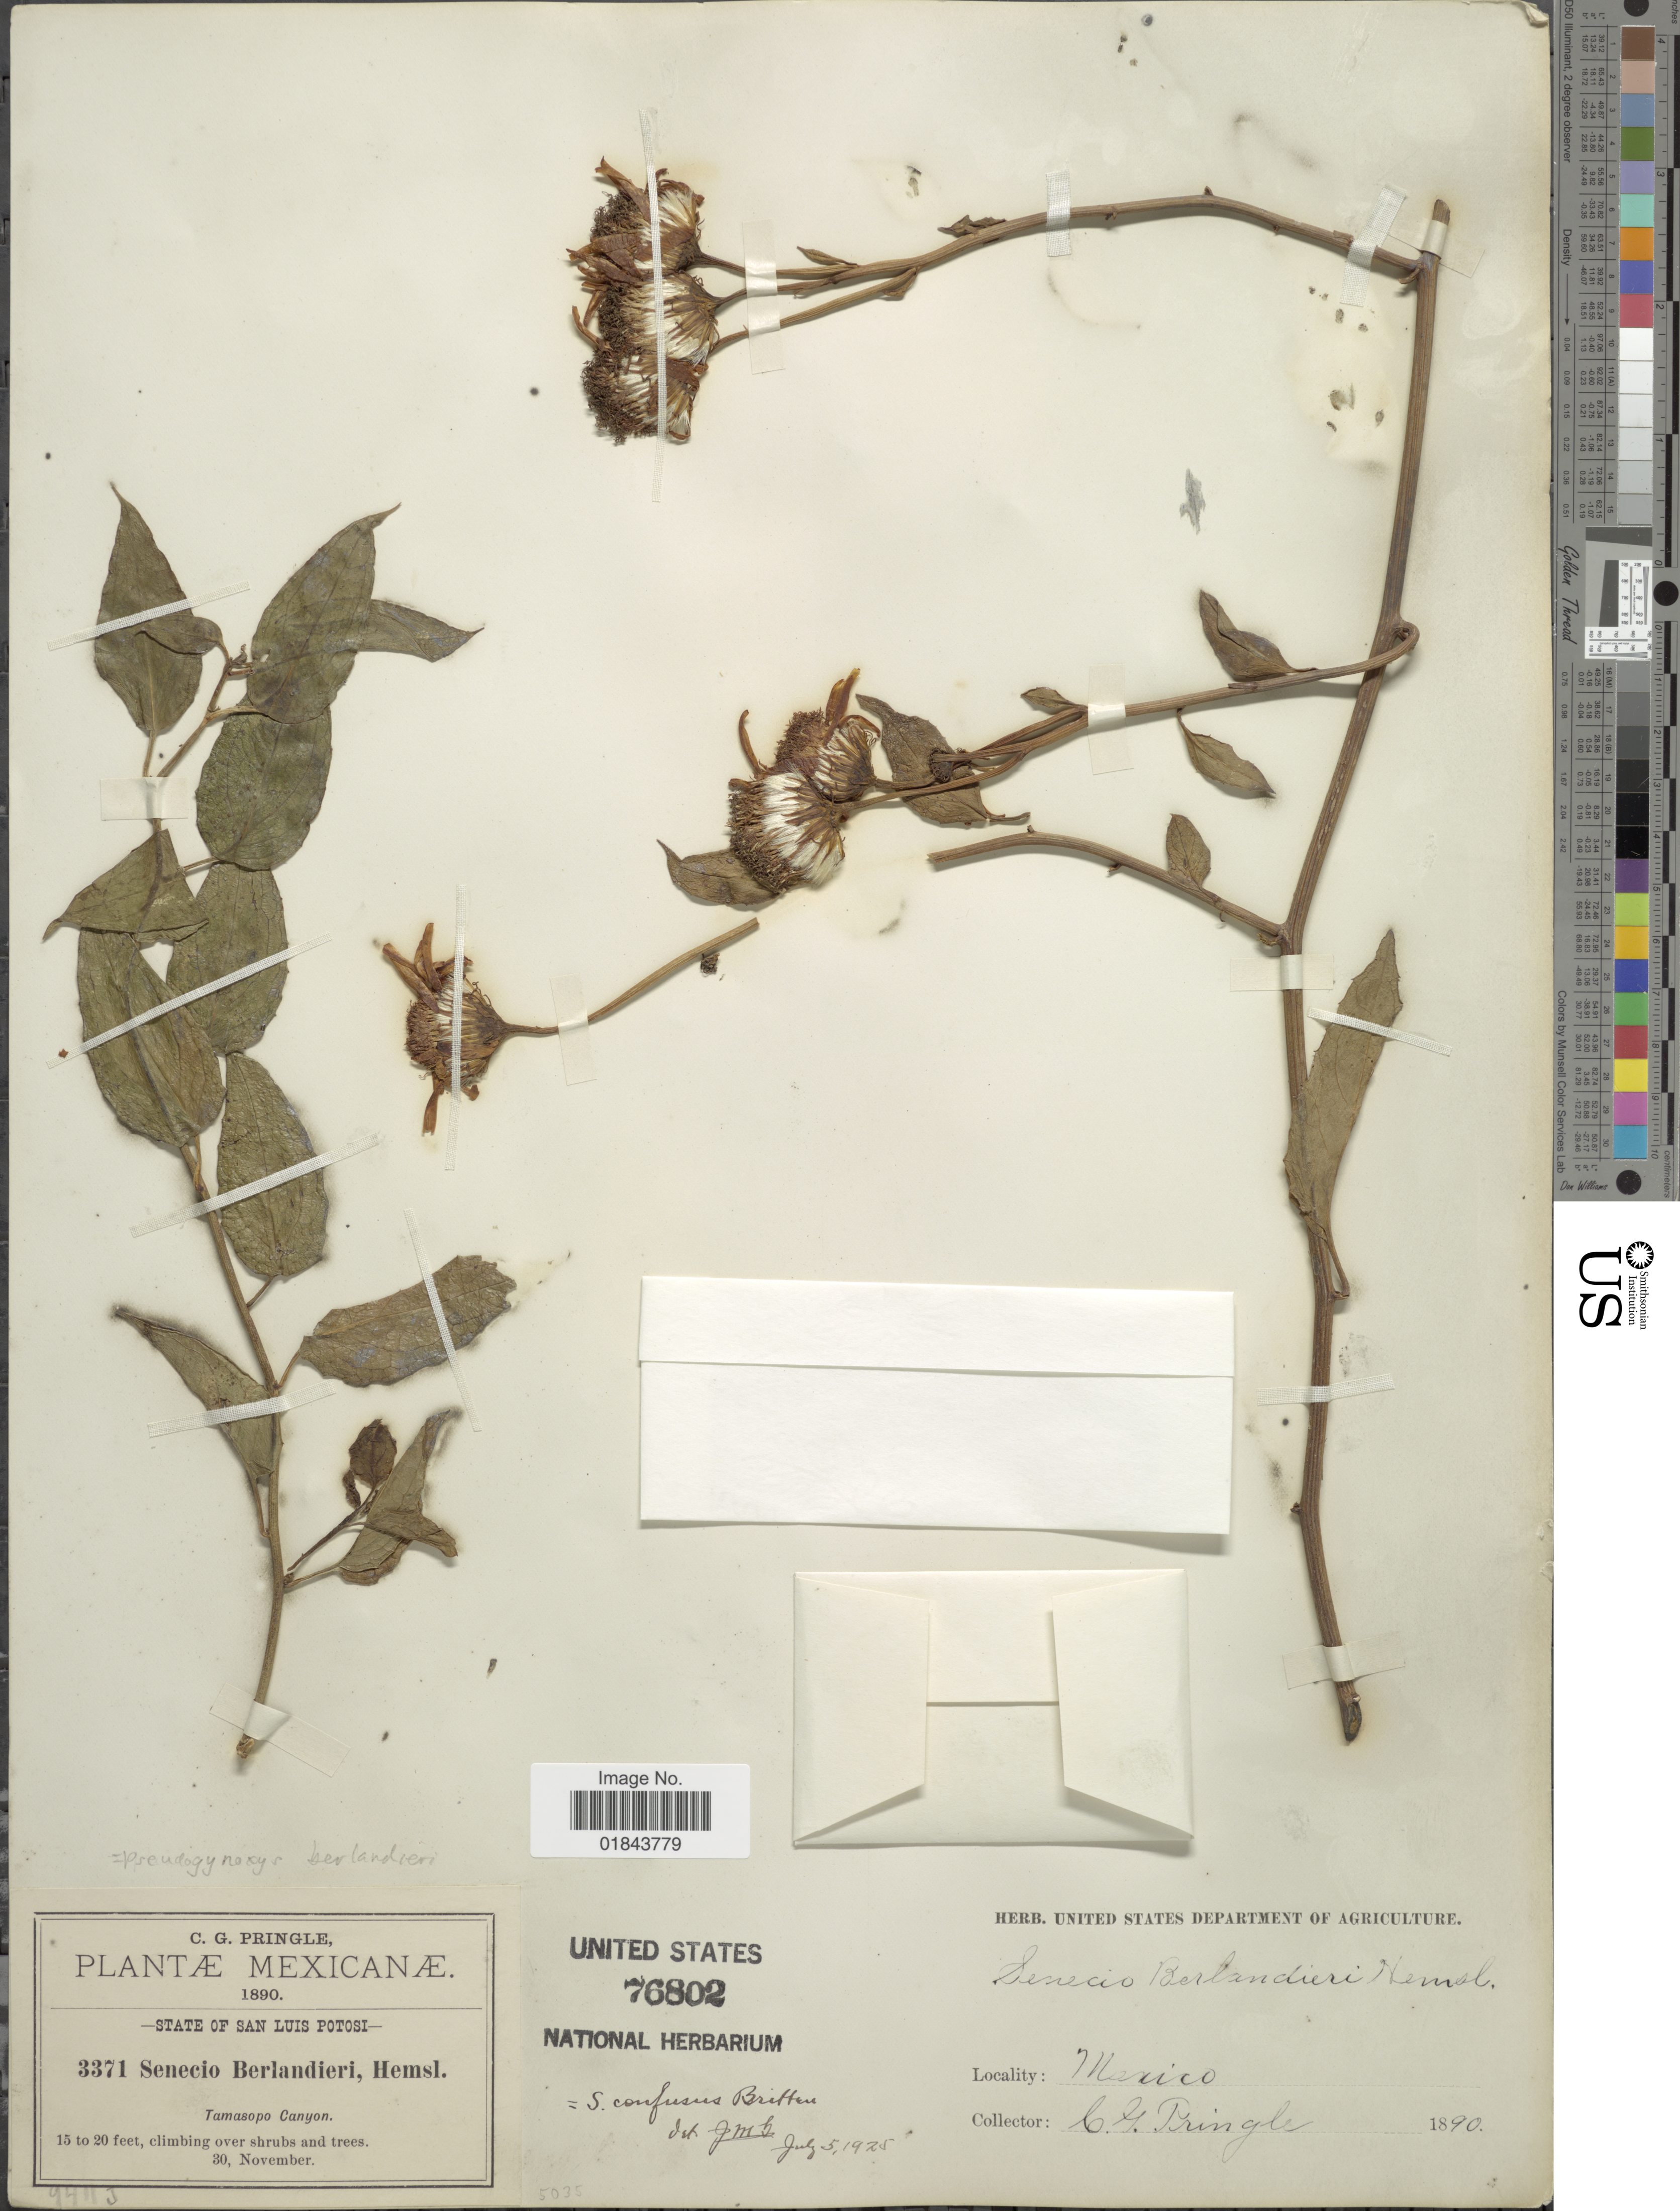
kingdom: Plantae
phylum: Tracheophyta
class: Magnoliopsida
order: Asterales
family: Asteraceae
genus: Pseudogynoxys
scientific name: Pseudogynoxys chenopodioides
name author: (Kunth) Cabrera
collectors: C. G. Pringle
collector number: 3371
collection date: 1890-11-30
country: Mexico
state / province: San Luis Potosí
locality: State of San Luis Potosi. Tamasopo Canyon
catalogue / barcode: US 76802